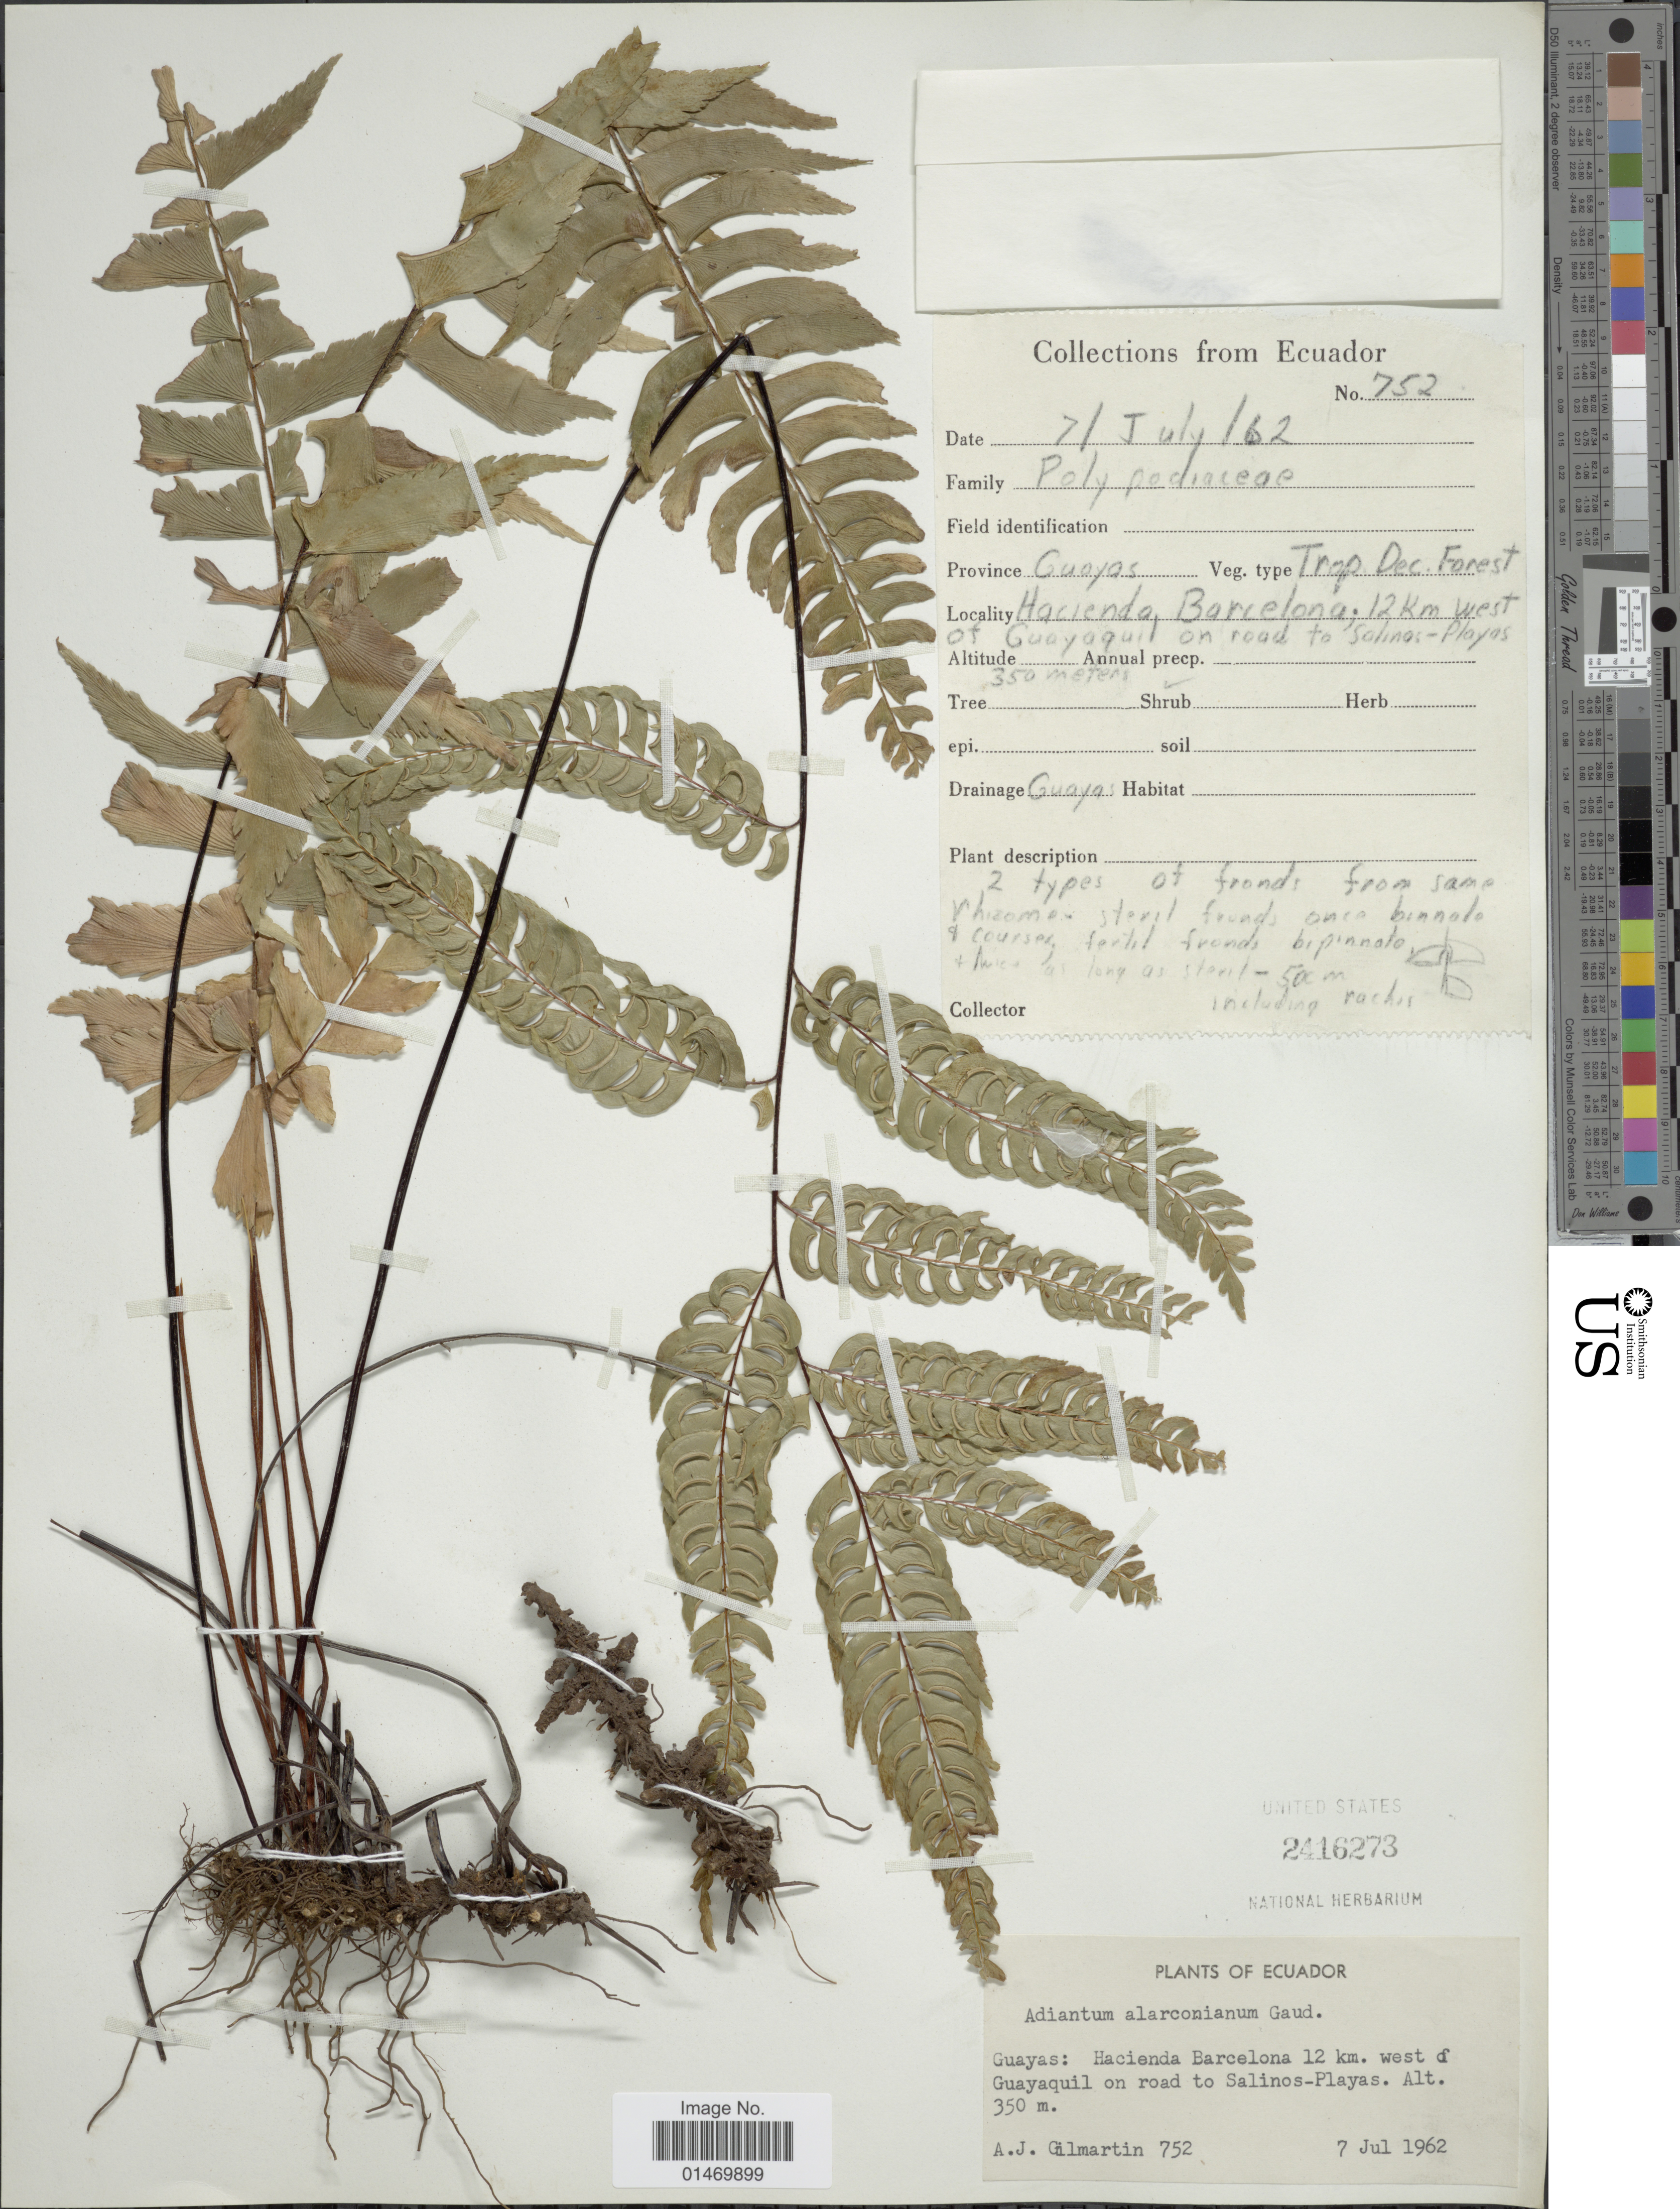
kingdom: Plantae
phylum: Tracheophyta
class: Polypodiopsida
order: Polypodiales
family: Pteridaceae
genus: Adiantum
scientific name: Adiantum alarconianum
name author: Gaudich.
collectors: A. J. Gilmartin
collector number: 752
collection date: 1962-07-07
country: Ecuador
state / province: Guayas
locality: Ecuador, Hacienda Barcelona 12 km. west of Guayaguil on road to Salinos-Playas.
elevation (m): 350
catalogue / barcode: US 2416273